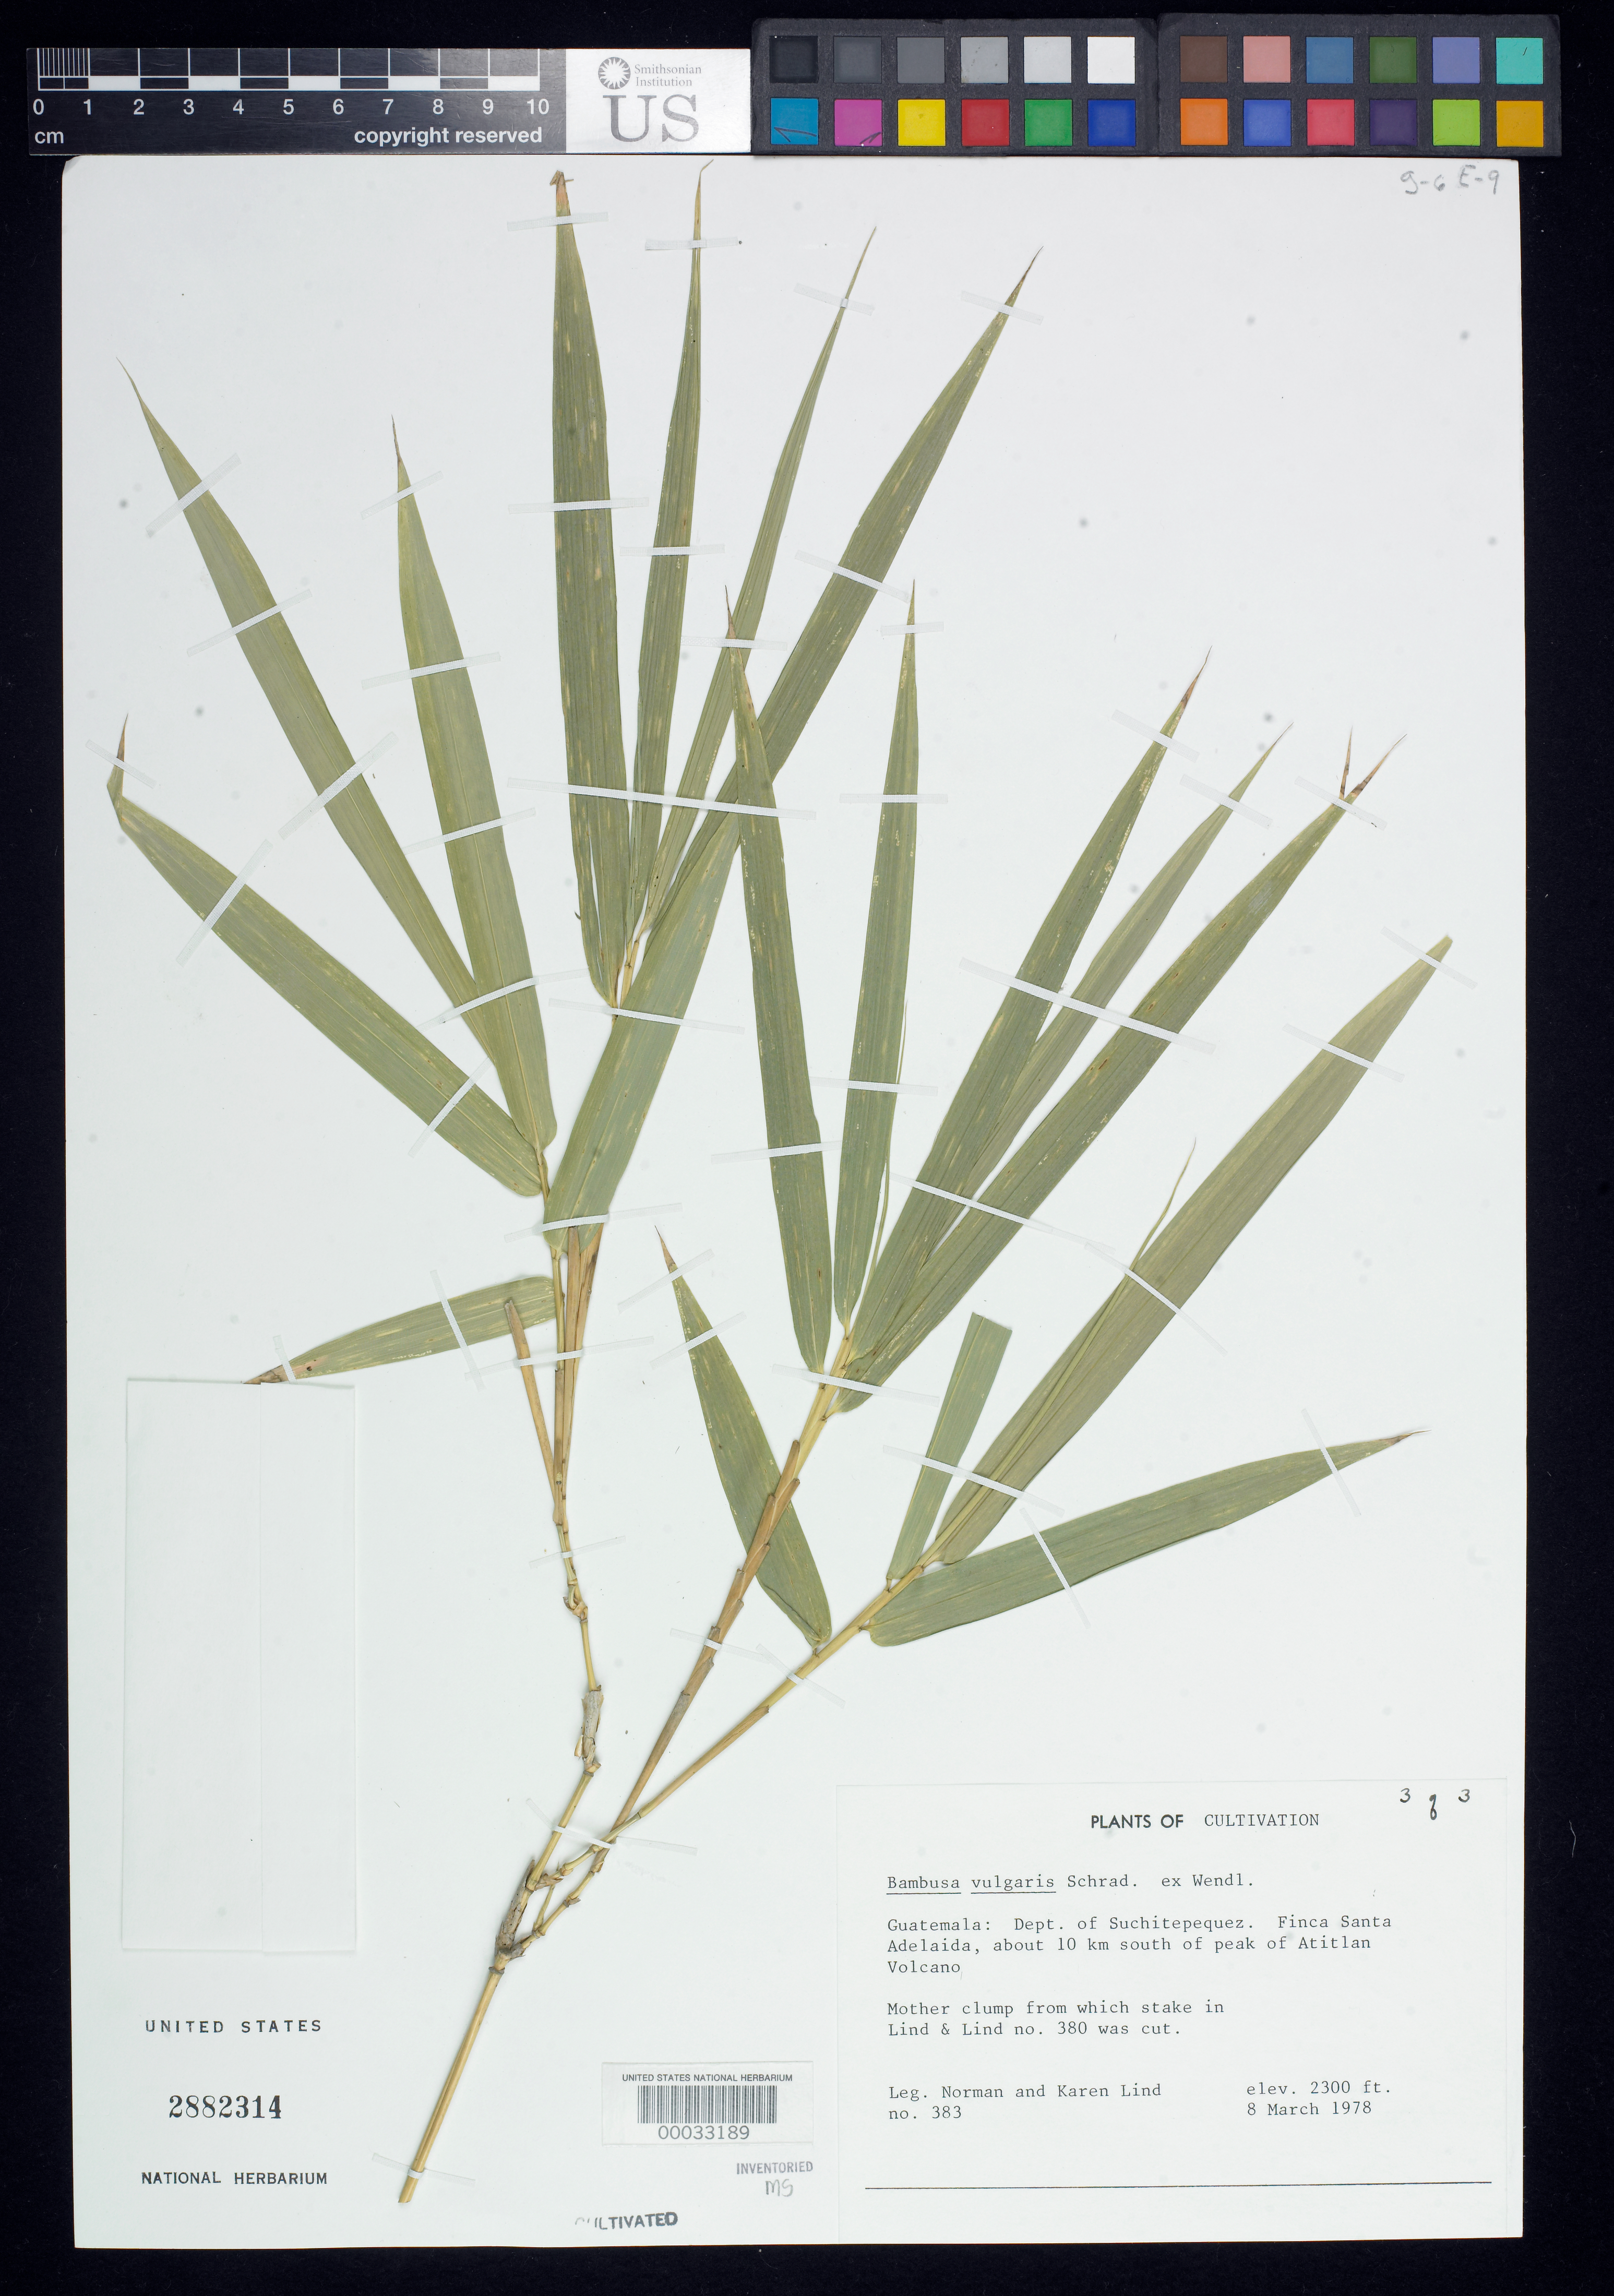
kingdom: Plantae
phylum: Tracheophyta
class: Liliopsida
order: Poales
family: Poaceae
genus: Bambusa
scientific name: Bambusa vulgaris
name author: Schrad. ex J.C. Wendl.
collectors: N. Lind & K. Lind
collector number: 383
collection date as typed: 08 Mar 1978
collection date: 1978-03-08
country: Guatemala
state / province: Suchitepéquez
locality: Finca Santa Adelaida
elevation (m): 702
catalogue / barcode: US 2882314